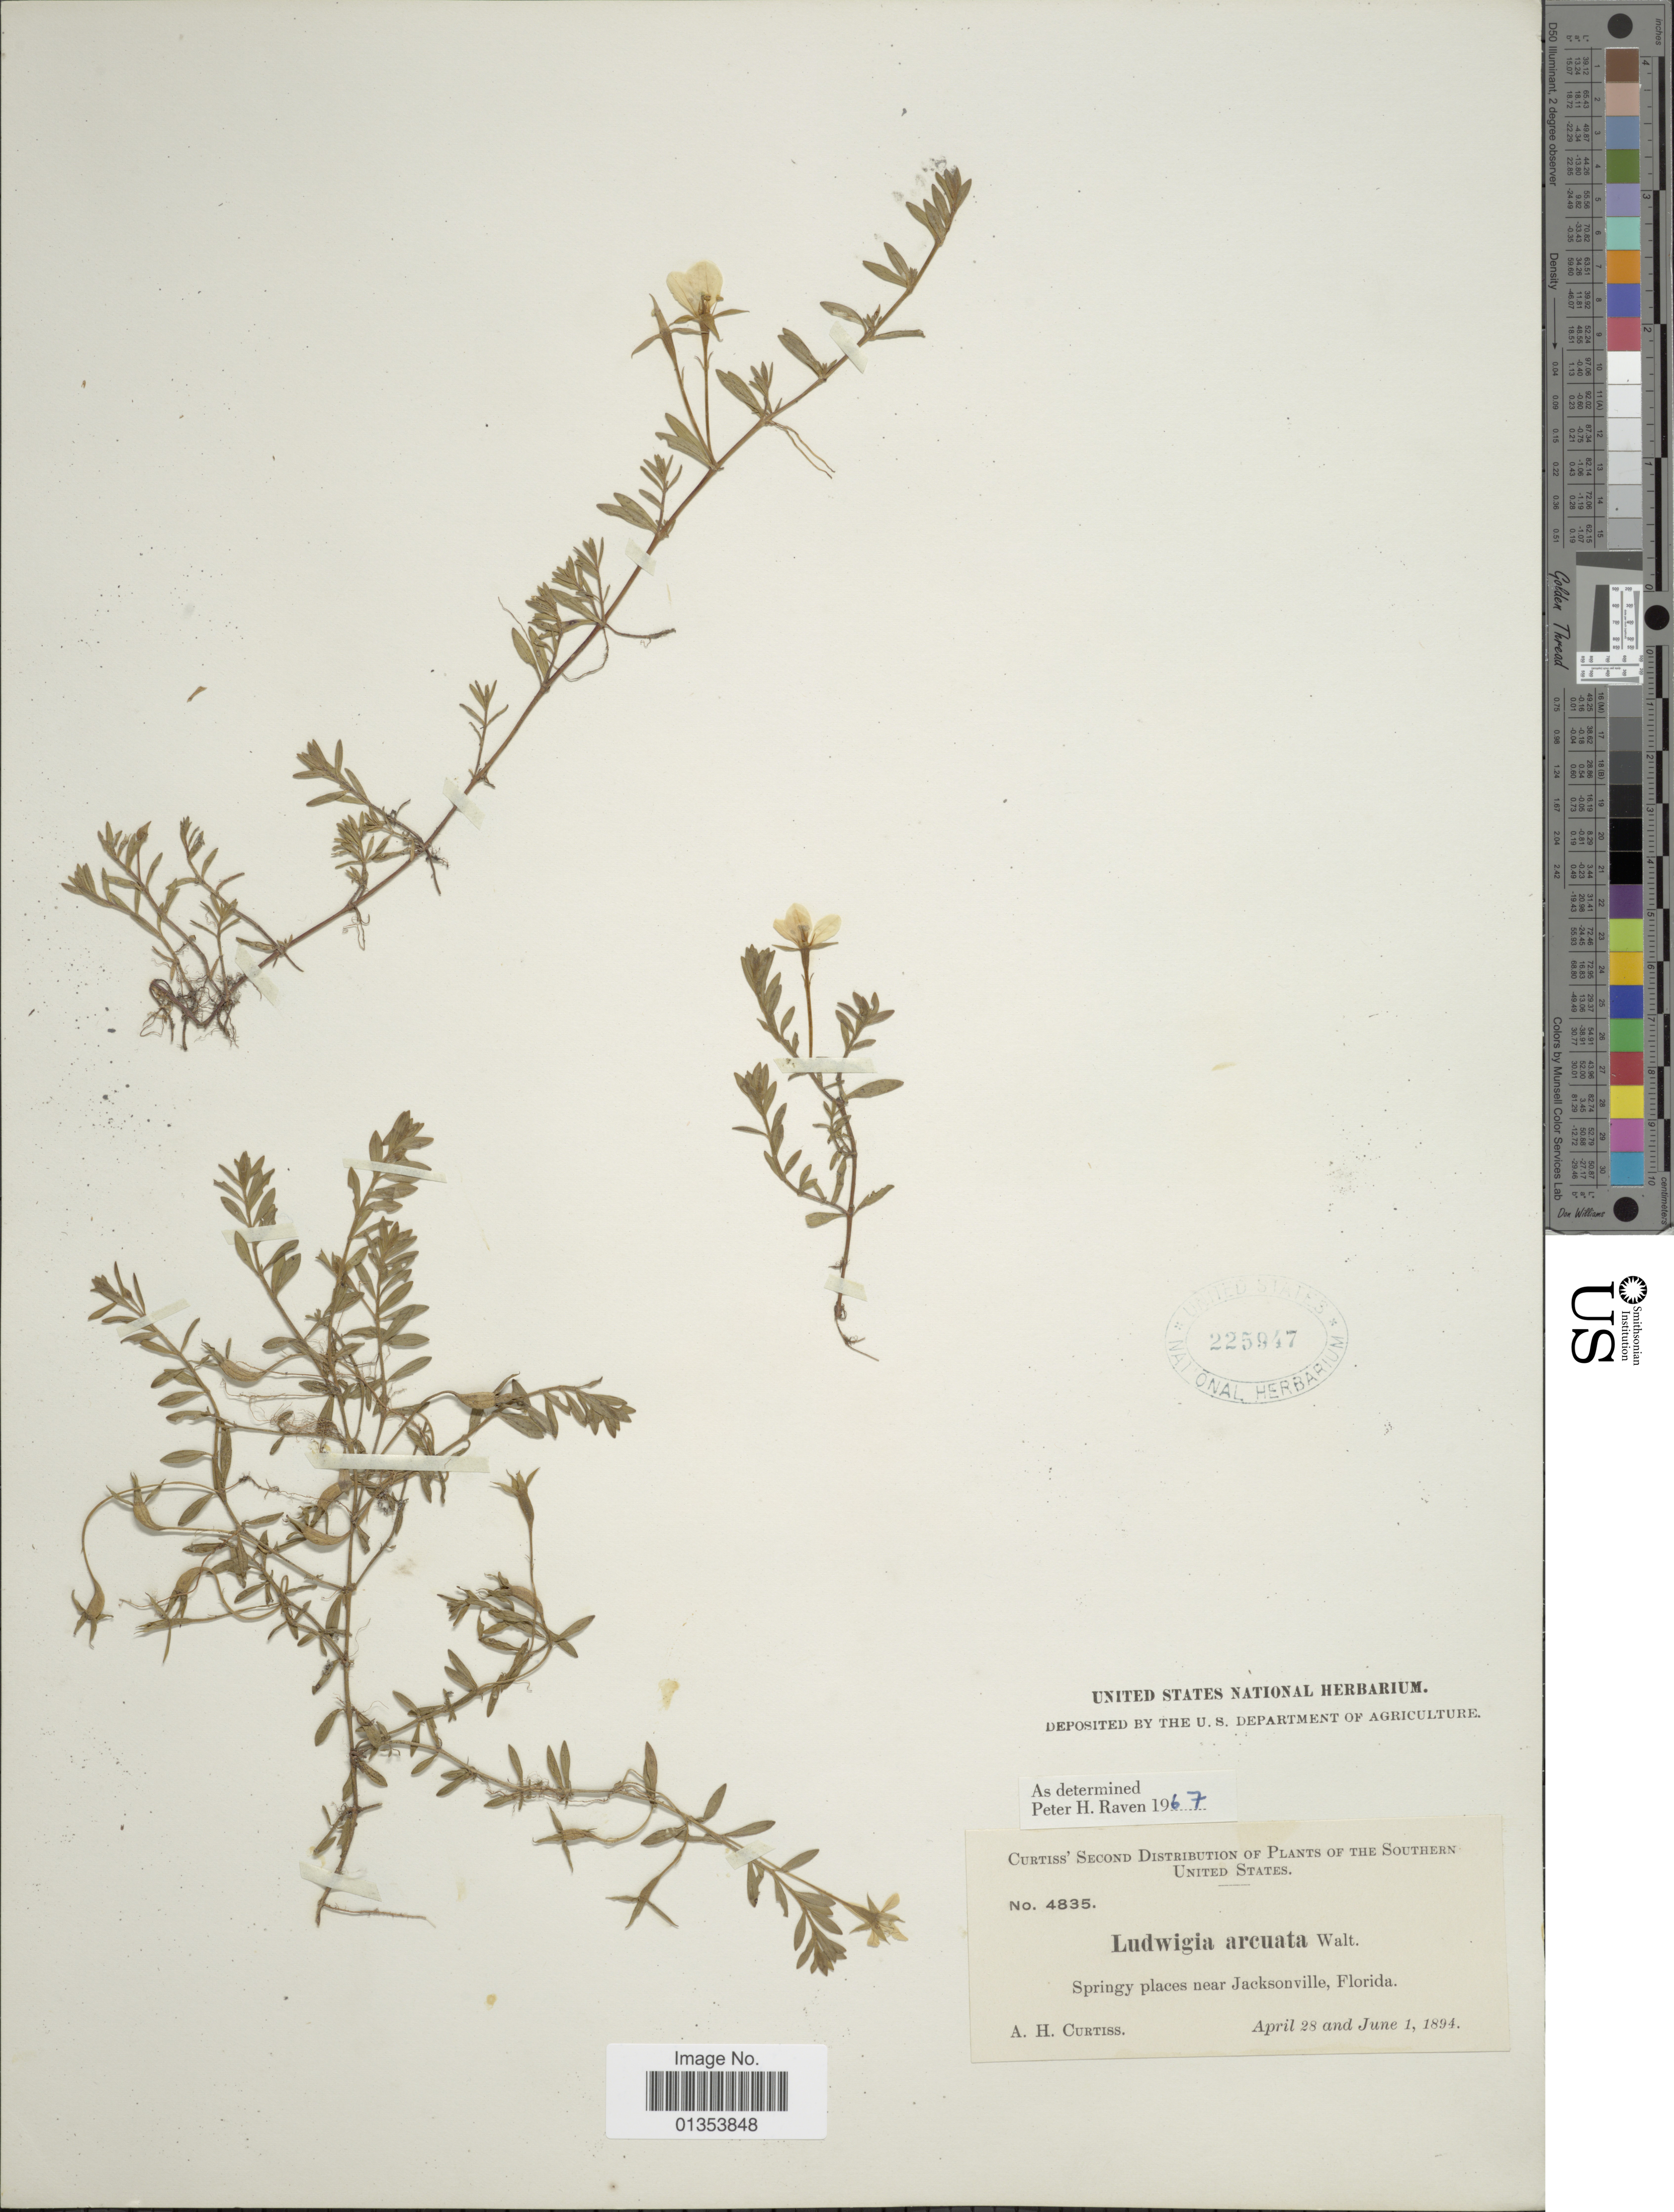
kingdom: Plantae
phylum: Tracheophyta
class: Magnoliopsida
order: Myrtales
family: Onagraceae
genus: Ludwigia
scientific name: Ludwigia arcuata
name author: Walter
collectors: A. H. Curtiss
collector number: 4835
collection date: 1894-04-28/1894-06-01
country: United States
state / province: Florida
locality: Springy places near Jacksonville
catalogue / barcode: US 225947